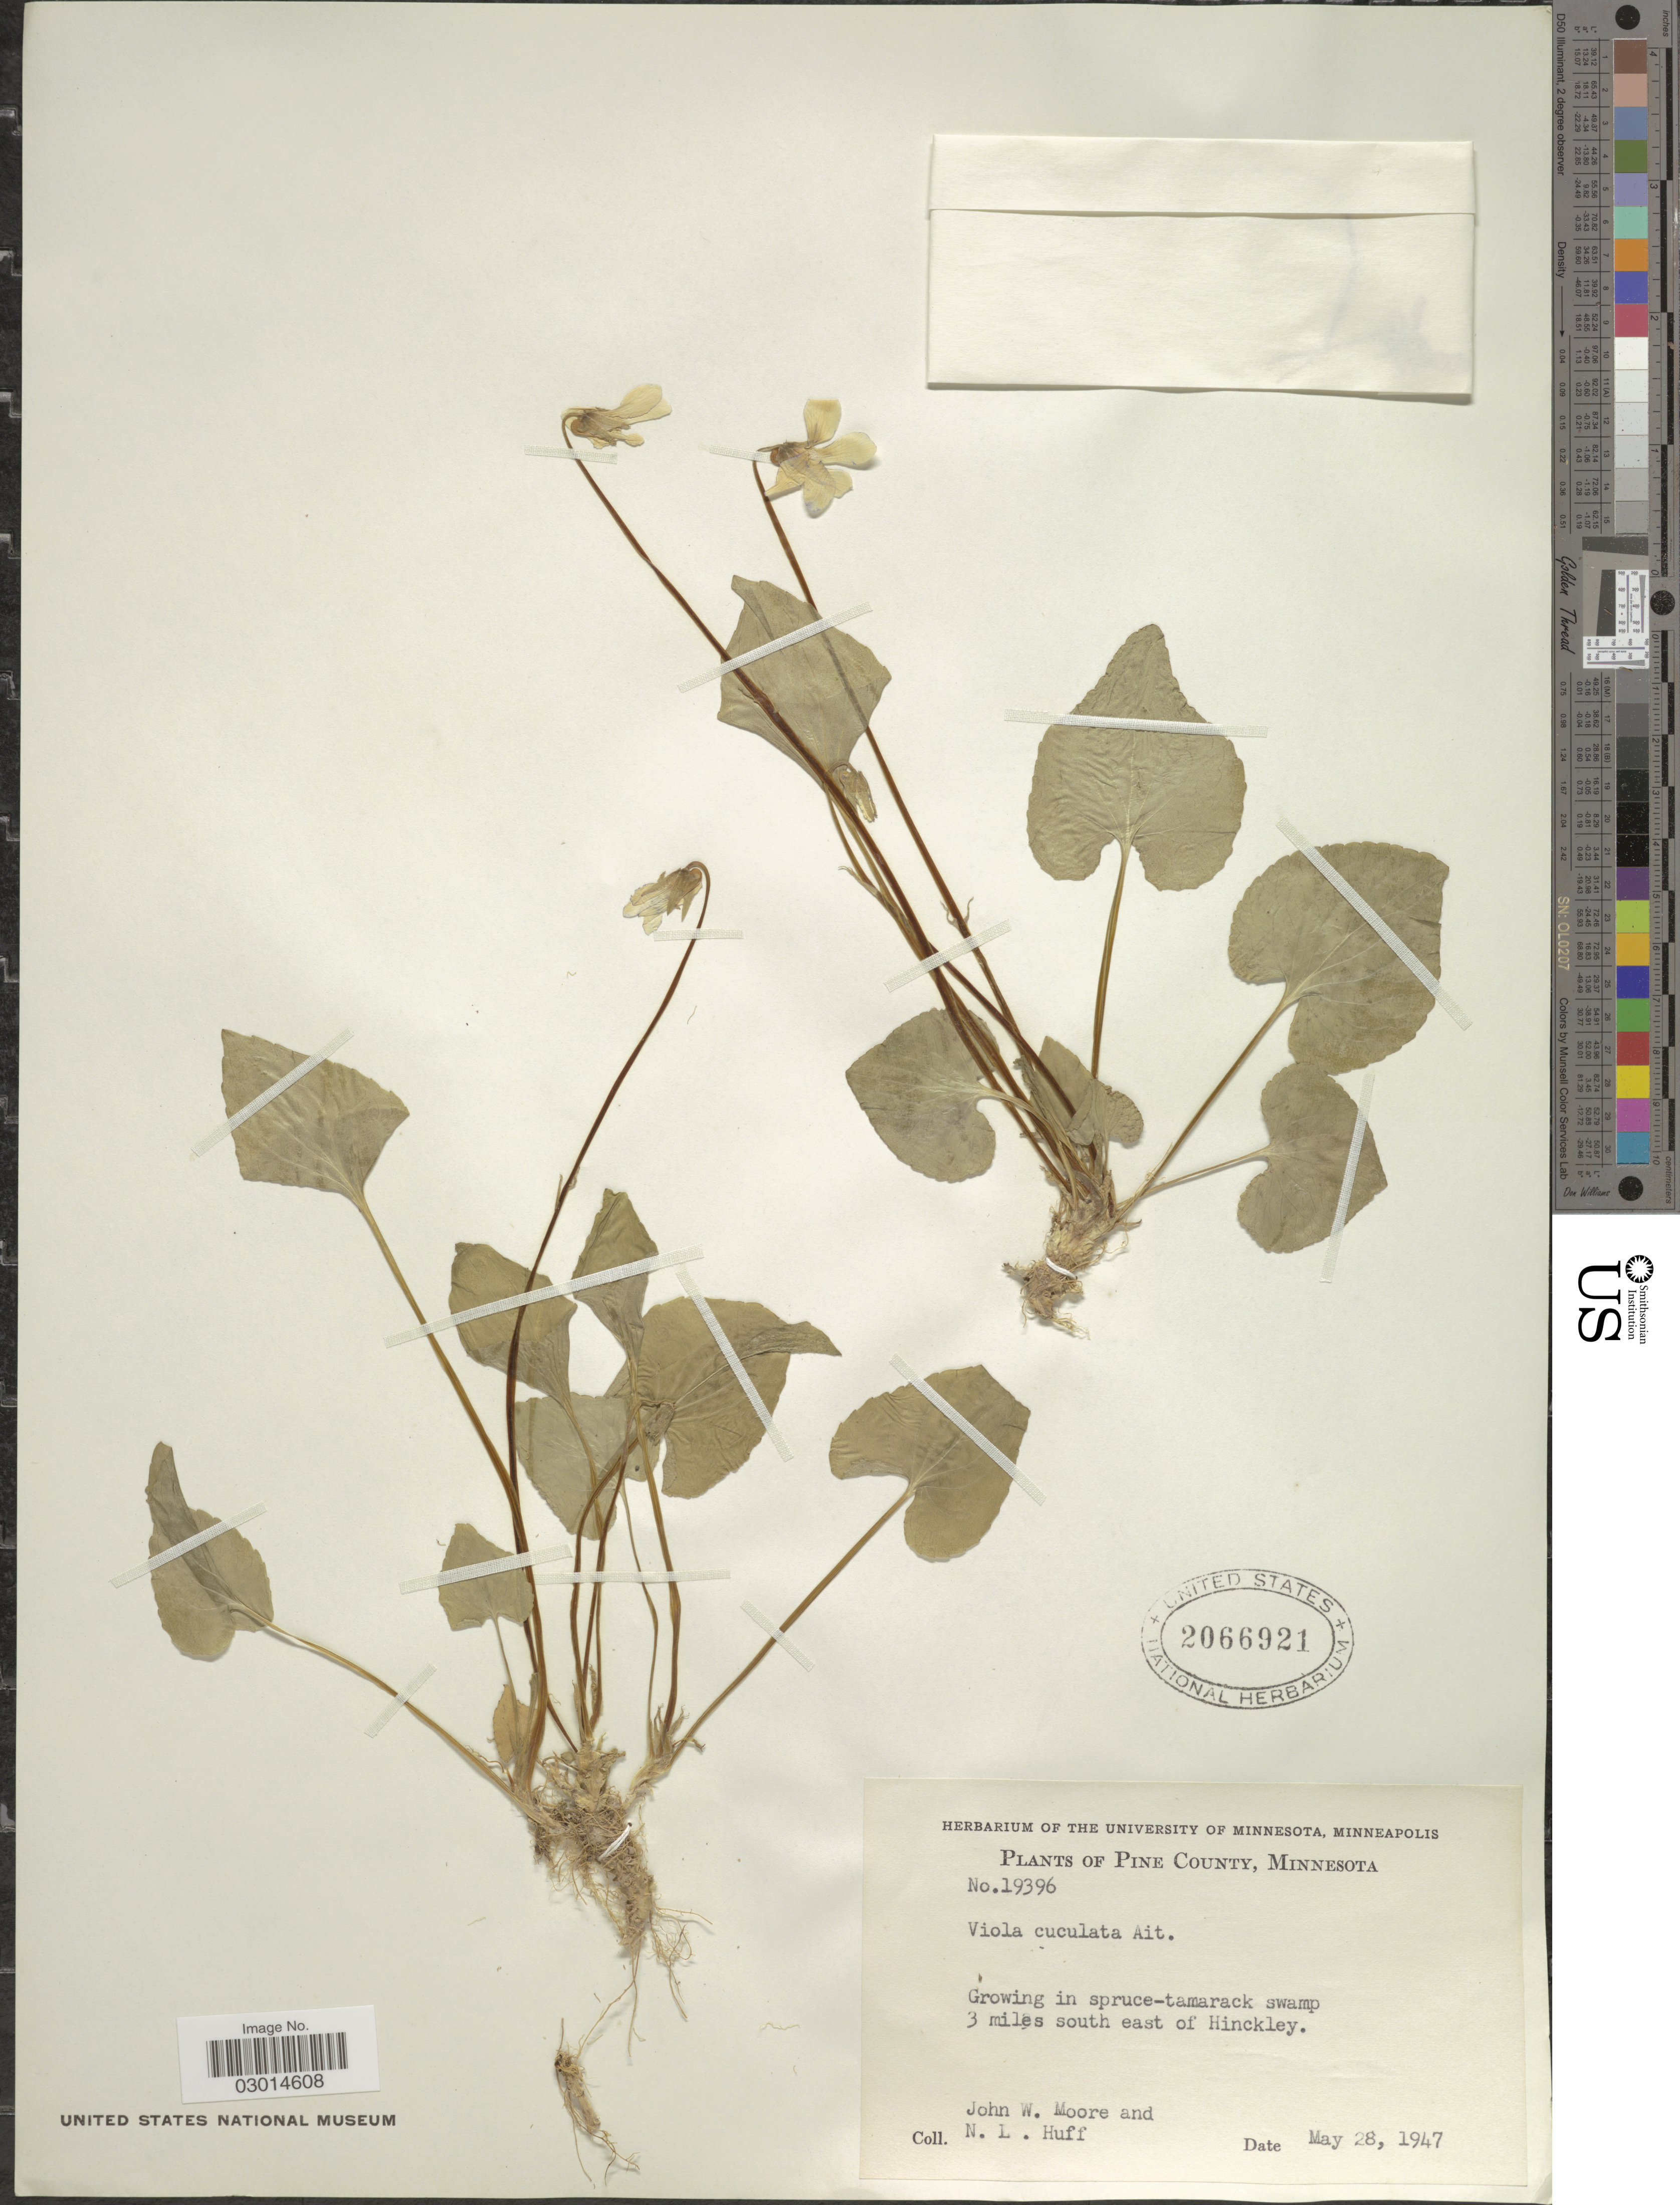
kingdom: Plantae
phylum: Tracheophyta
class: Magnoliopsida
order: Malpighiales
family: Violaceae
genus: Viola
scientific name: Viola cucullata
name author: Aiton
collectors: J. Moore & N. Huff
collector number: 19396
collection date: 1947-05-28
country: United States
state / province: Minnesota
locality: Pine County, 3 miles south east of Hinckley.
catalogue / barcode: US 2066921